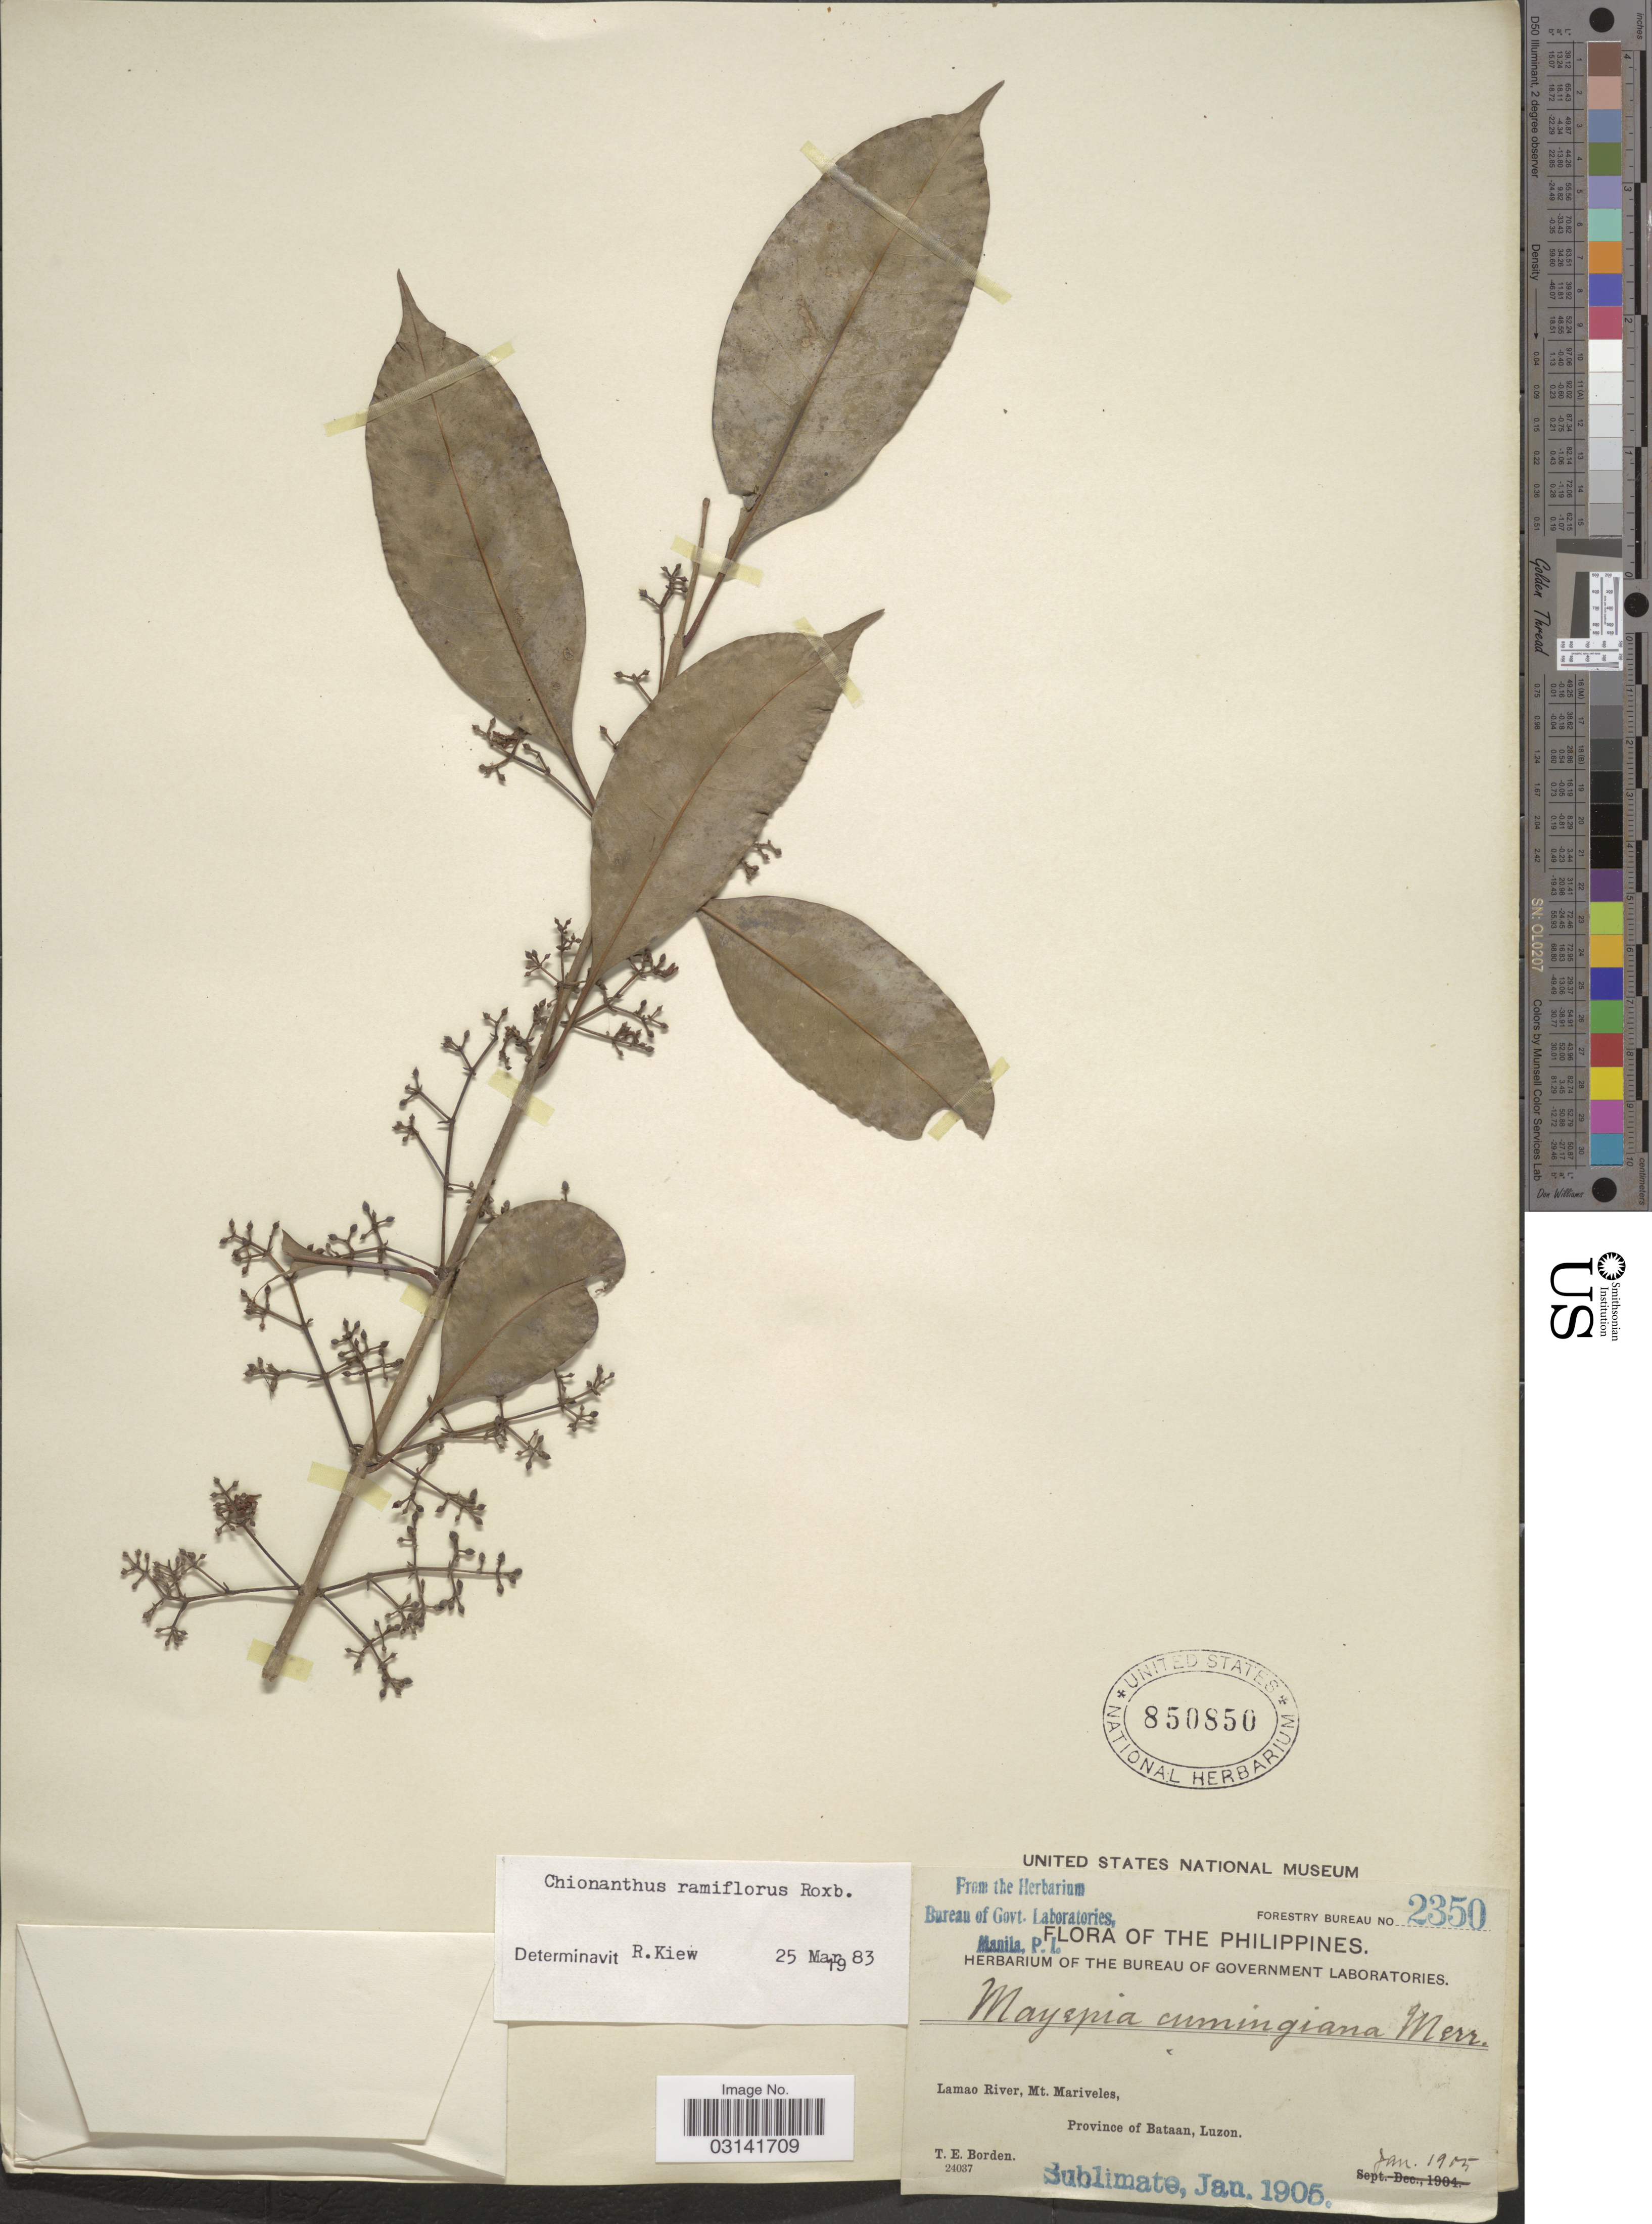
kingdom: Plantae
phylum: Tracheophyta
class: Magnoliopsida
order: Lamiales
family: Oleaceae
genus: Chionanthus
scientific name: Chionanthus ramiflorus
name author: Roxb.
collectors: T. E. Borden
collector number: Forestry Bureau 2350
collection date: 1905-01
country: Philippines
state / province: Central Luzon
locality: Lamao River, Mt. Mariveles, Province of Bataan, Luzon.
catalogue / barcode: US 850850